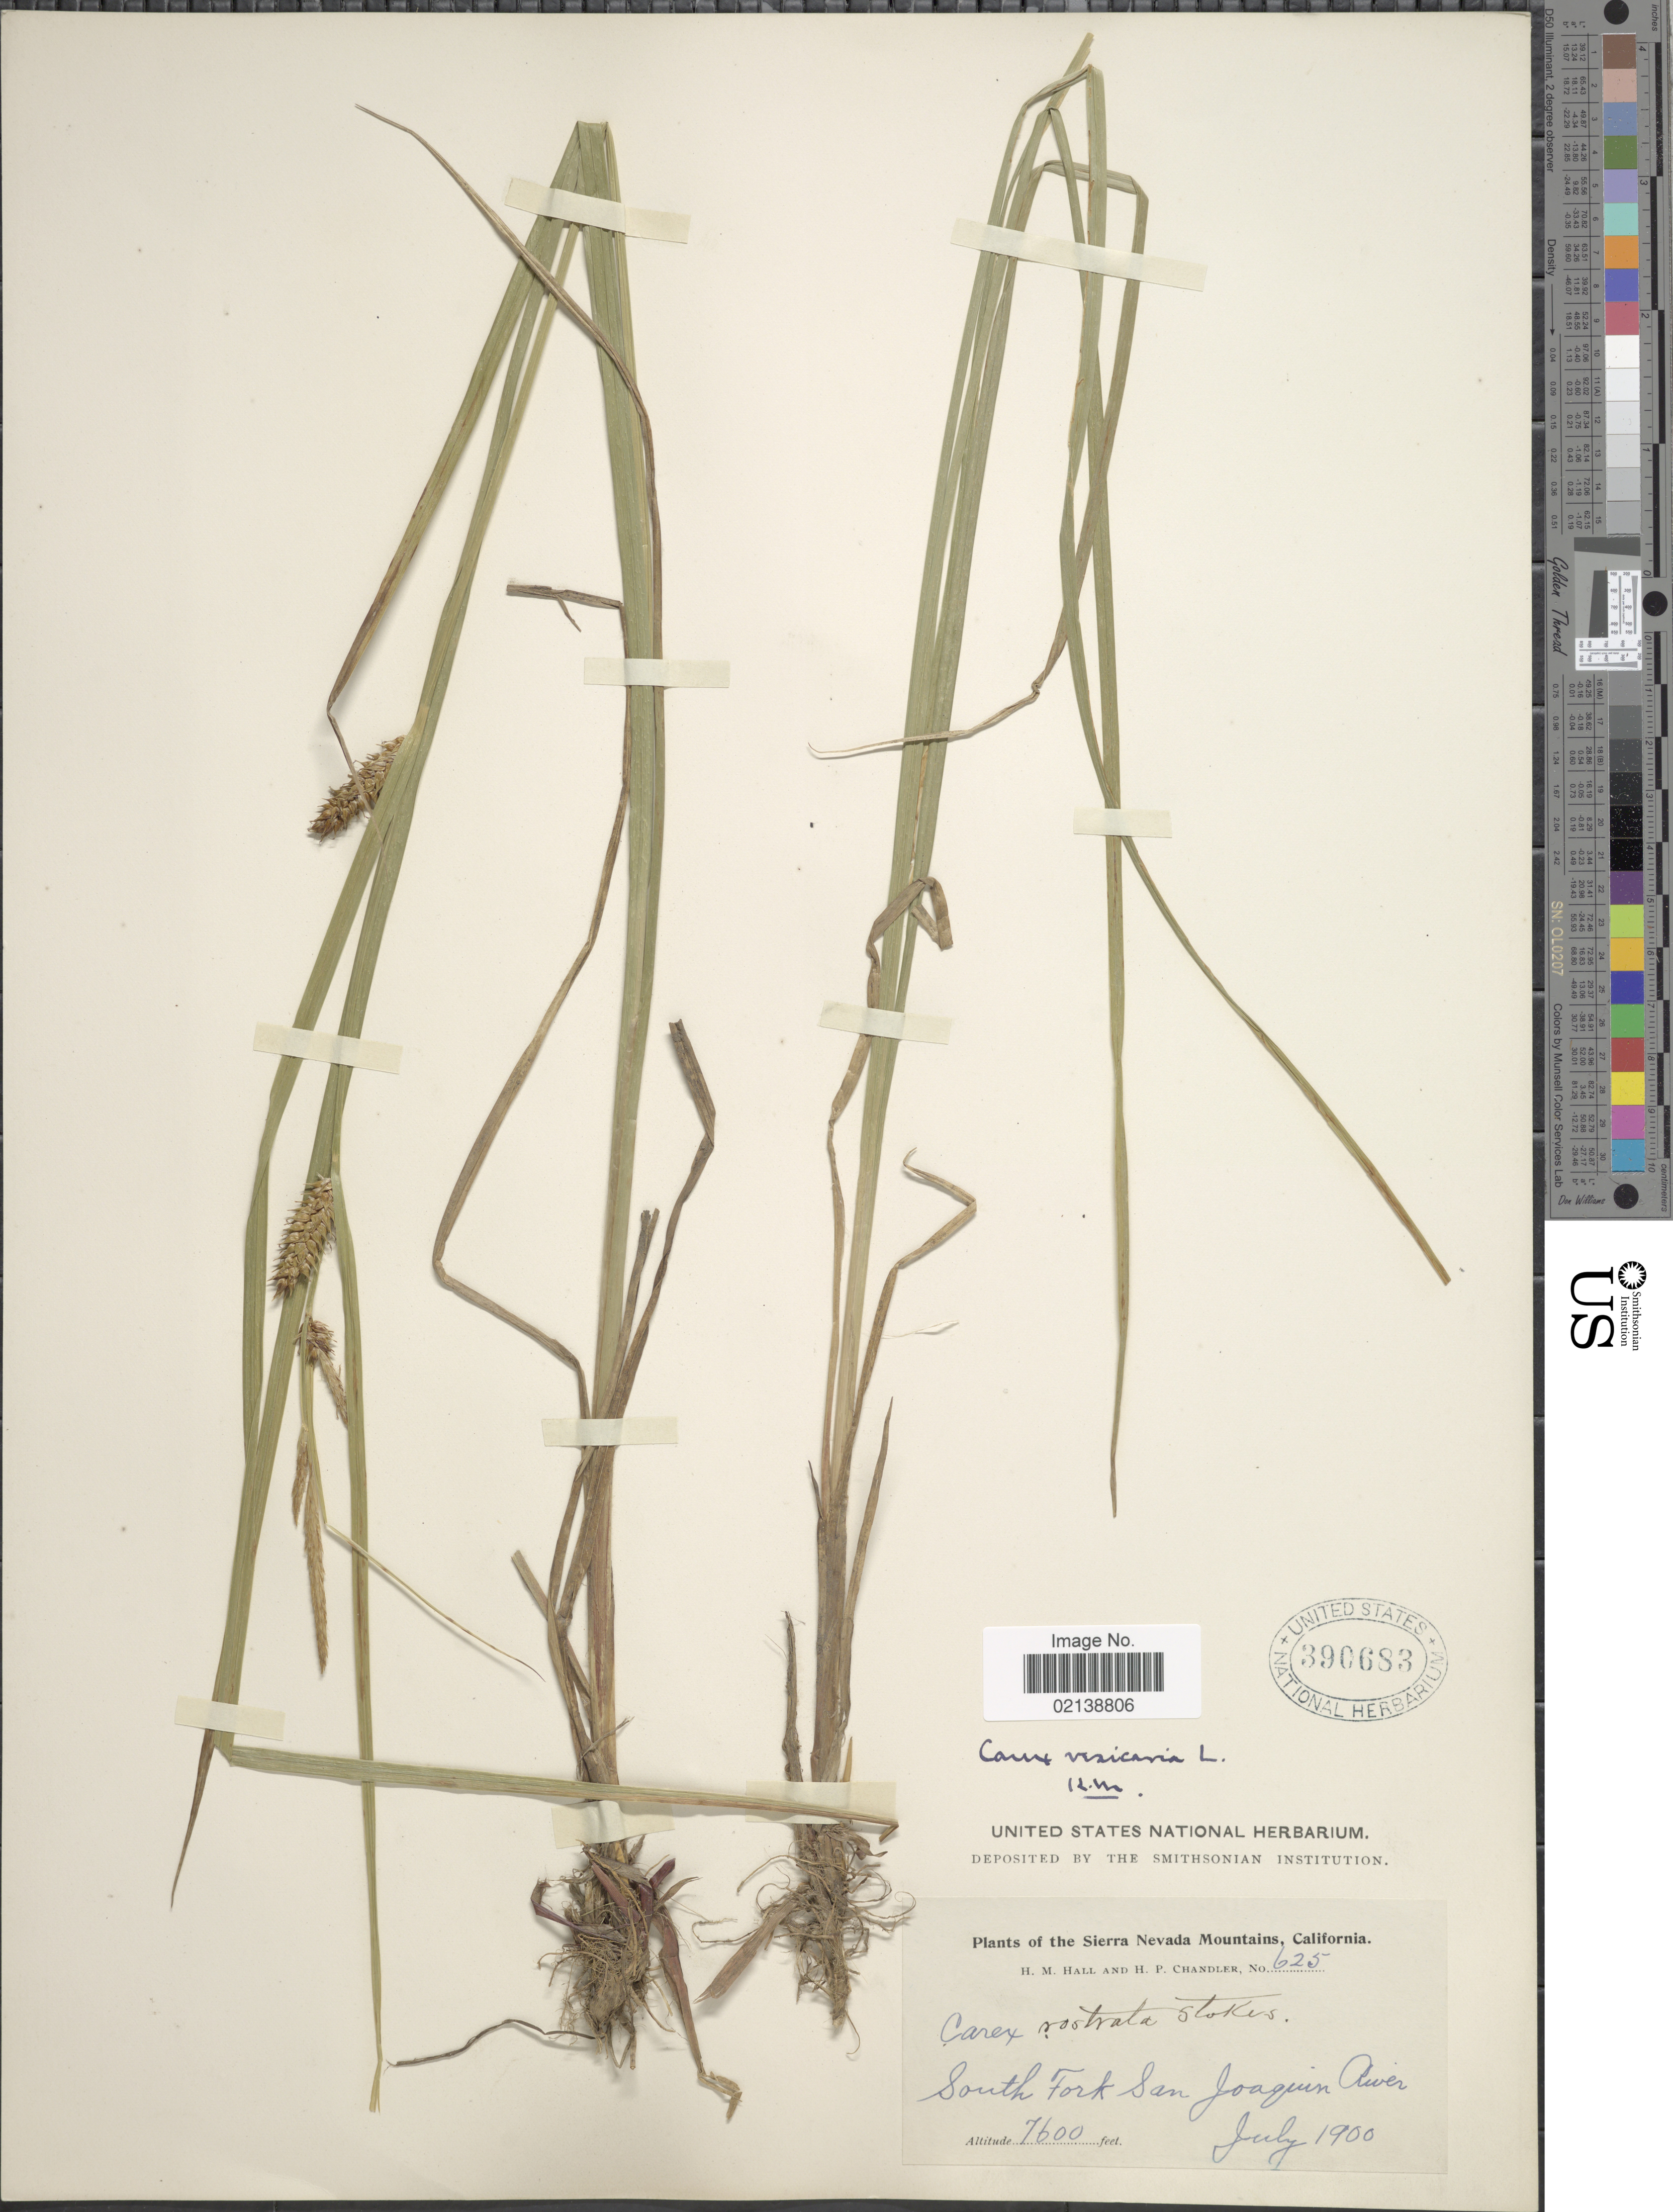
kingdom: Plantae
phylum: Tracheophyta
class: Liliopsida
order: Poales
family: Cyperaceae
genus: Carex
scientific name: Carex vesicaria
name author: L.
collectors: H. M. Hall & H. Chandler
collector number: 625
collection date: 1900-07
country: United States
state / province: California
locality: The Sierra Nevada Mountains, South Fork San Joaquin River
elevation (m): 2316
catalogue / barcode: US 390683